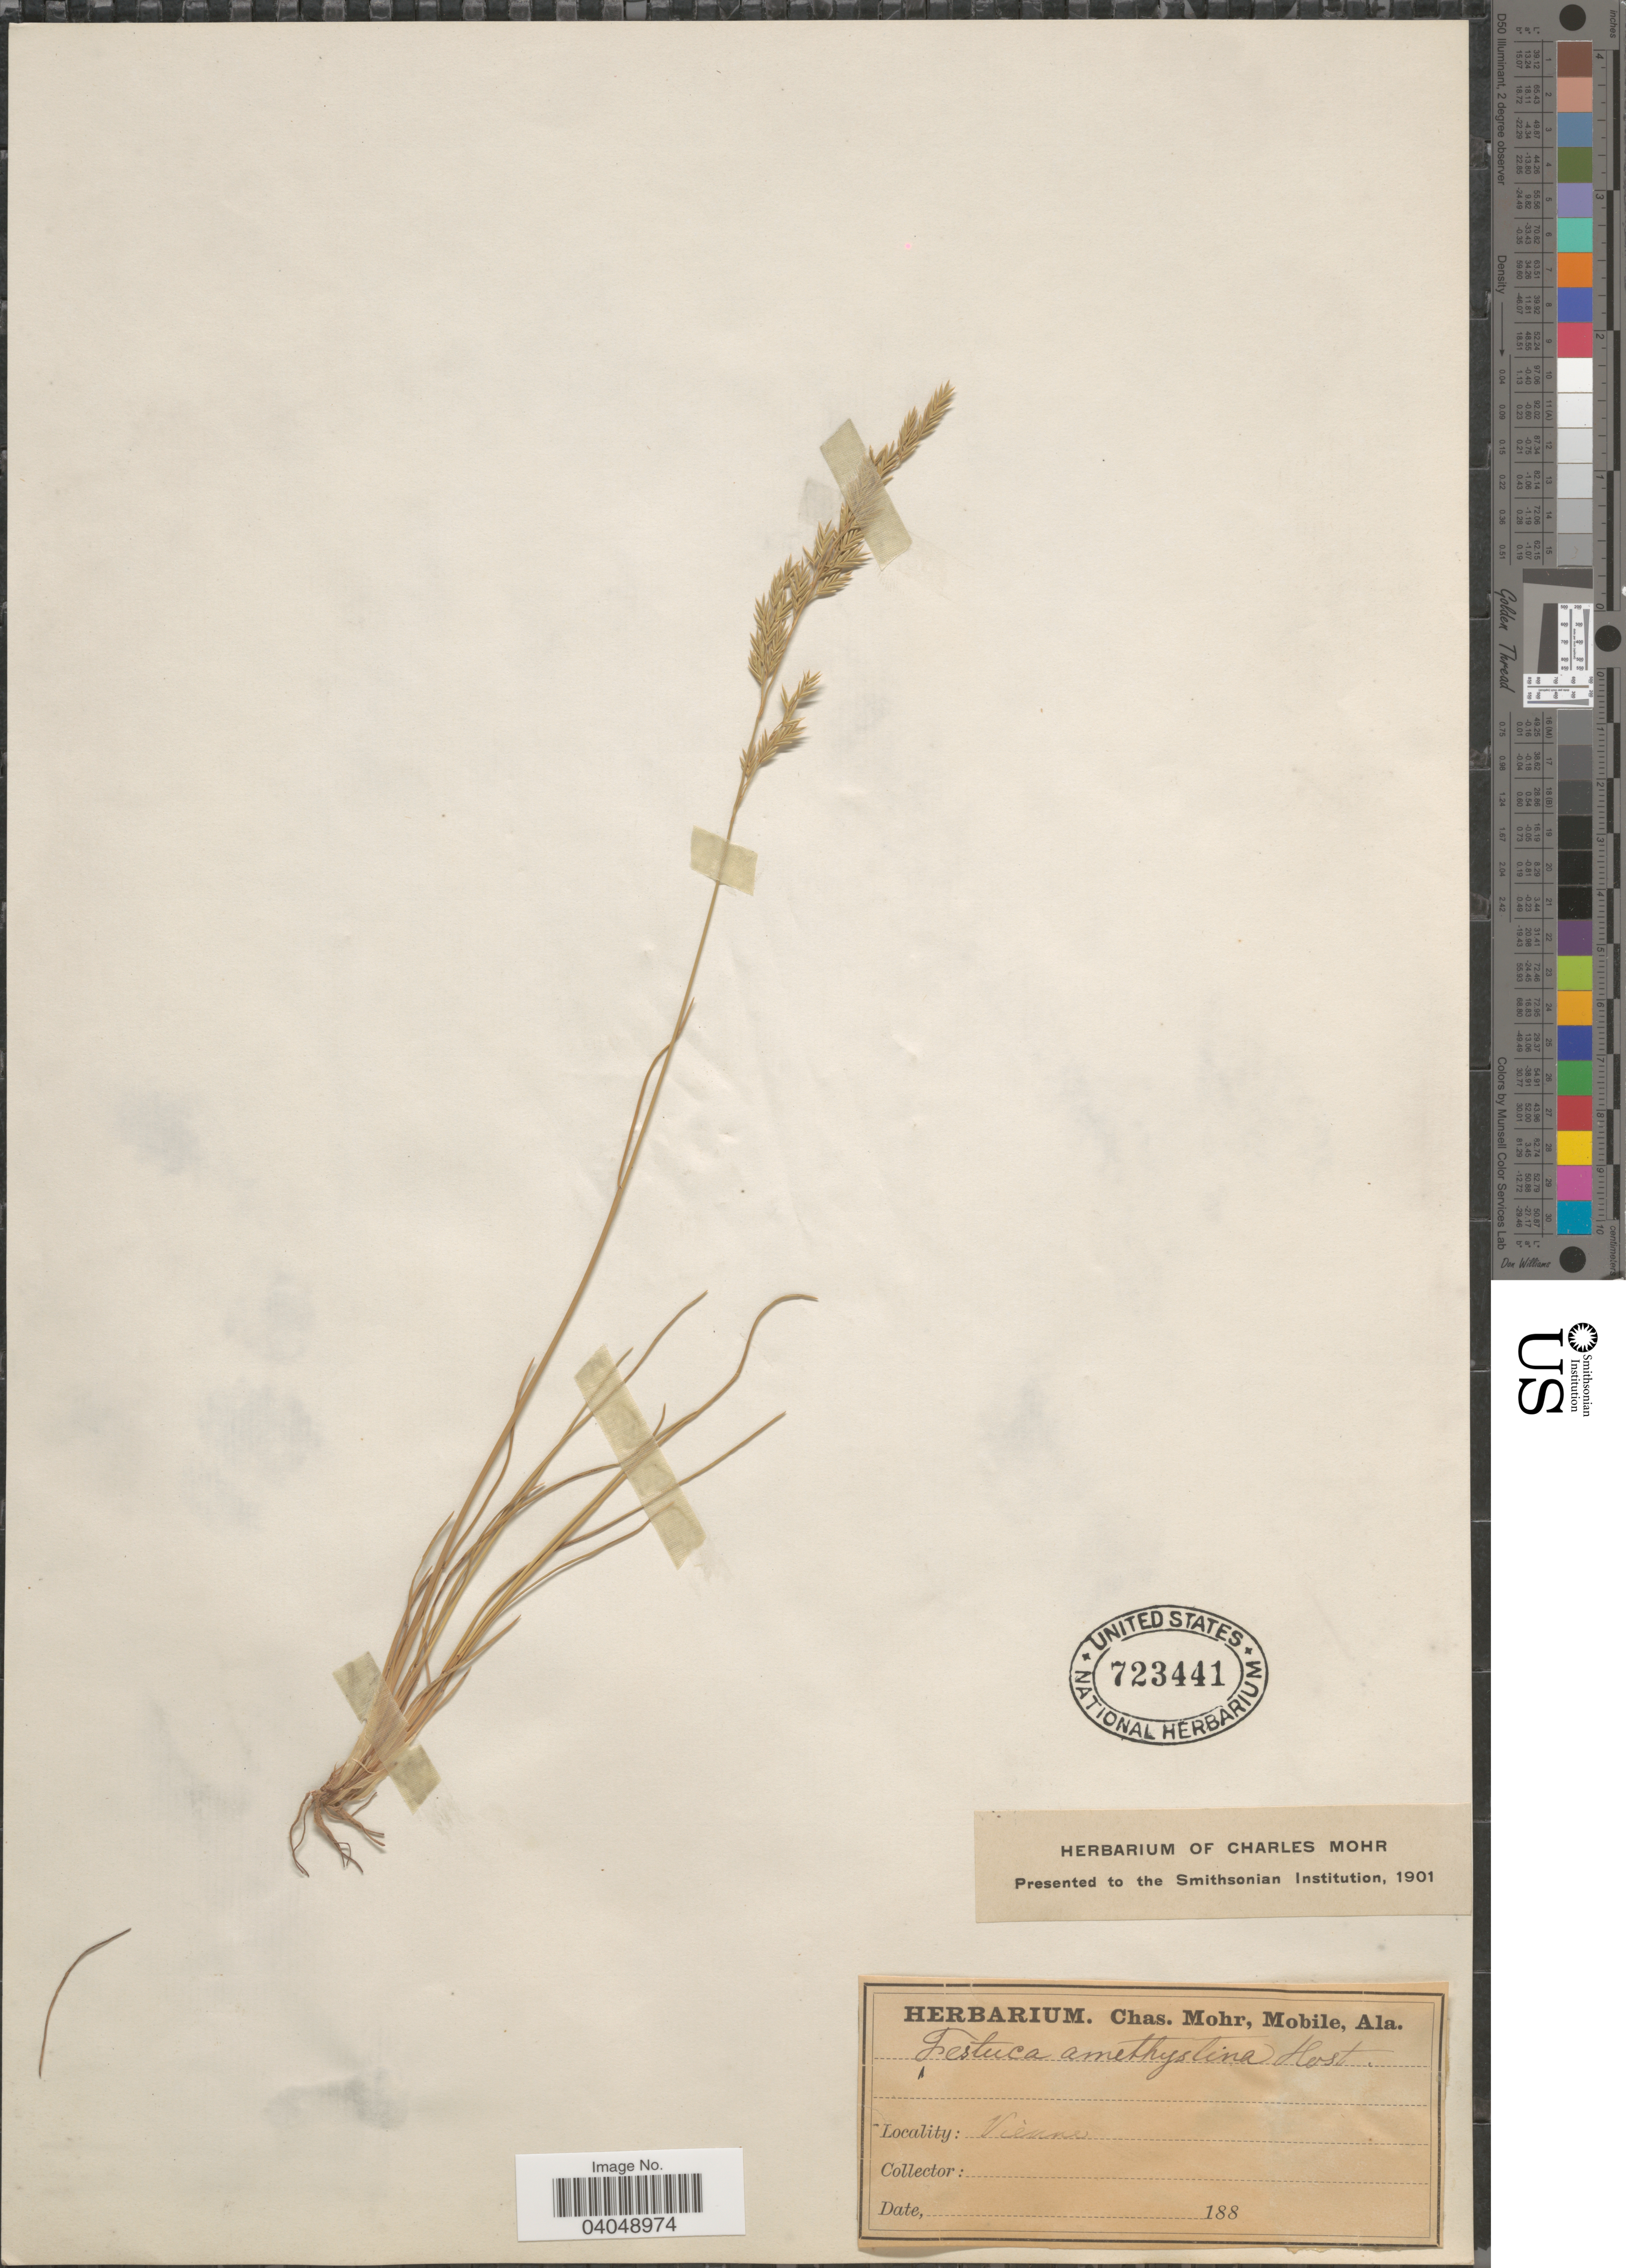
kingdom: Plantae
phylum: Tracheophyta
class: Liliopsida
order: Poales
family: Poaceae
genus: Festuca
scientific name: Festuca amethystina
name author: L.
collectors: ex herb. Charles Mohr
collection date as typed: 188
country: Austria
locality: Vienna.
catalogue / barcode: US 723441